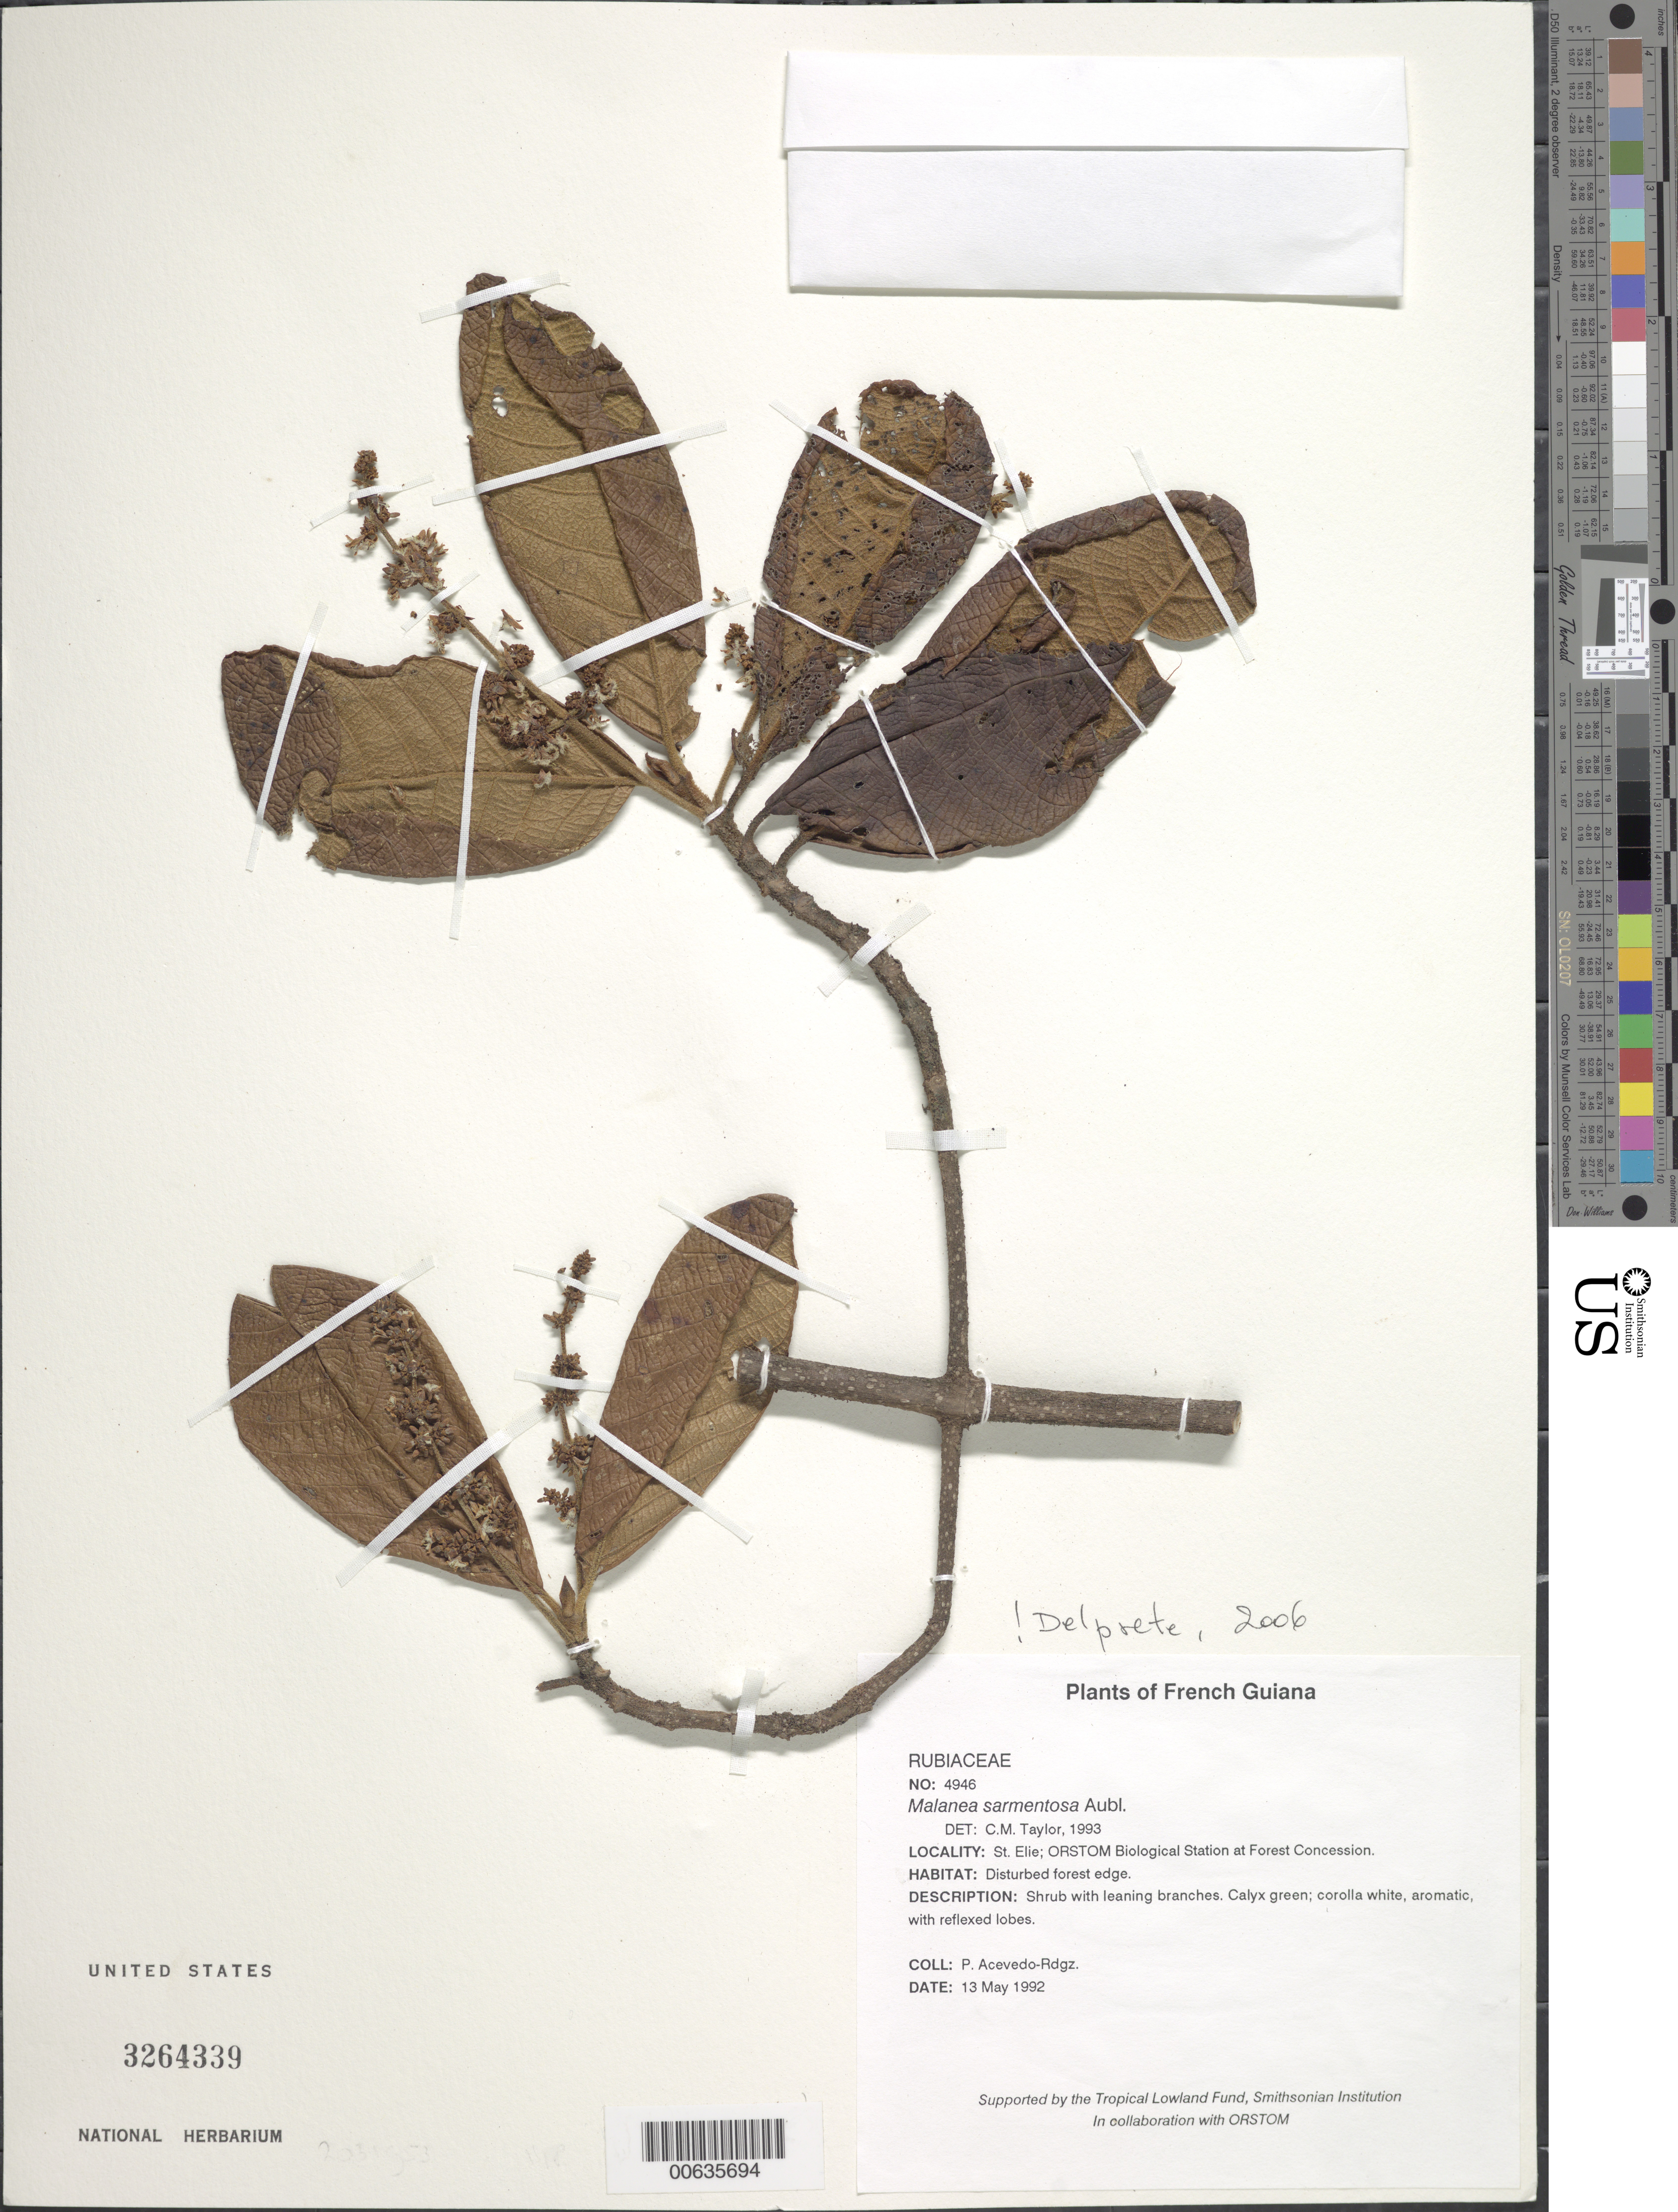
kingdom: Plantae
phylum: Tracheophyta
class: Magnoliopsida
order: Gentianales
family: Rubiaceae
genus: Malanea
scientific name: Malanea sarmentosa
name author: Aubl.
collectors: F. M. Ownbey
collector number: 4946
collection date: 1992-05-13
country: French Guiana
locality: St. Ellie; ORSTOM Biological Station at Forest Concession, disturbed forst edge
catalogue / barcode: US 3264339